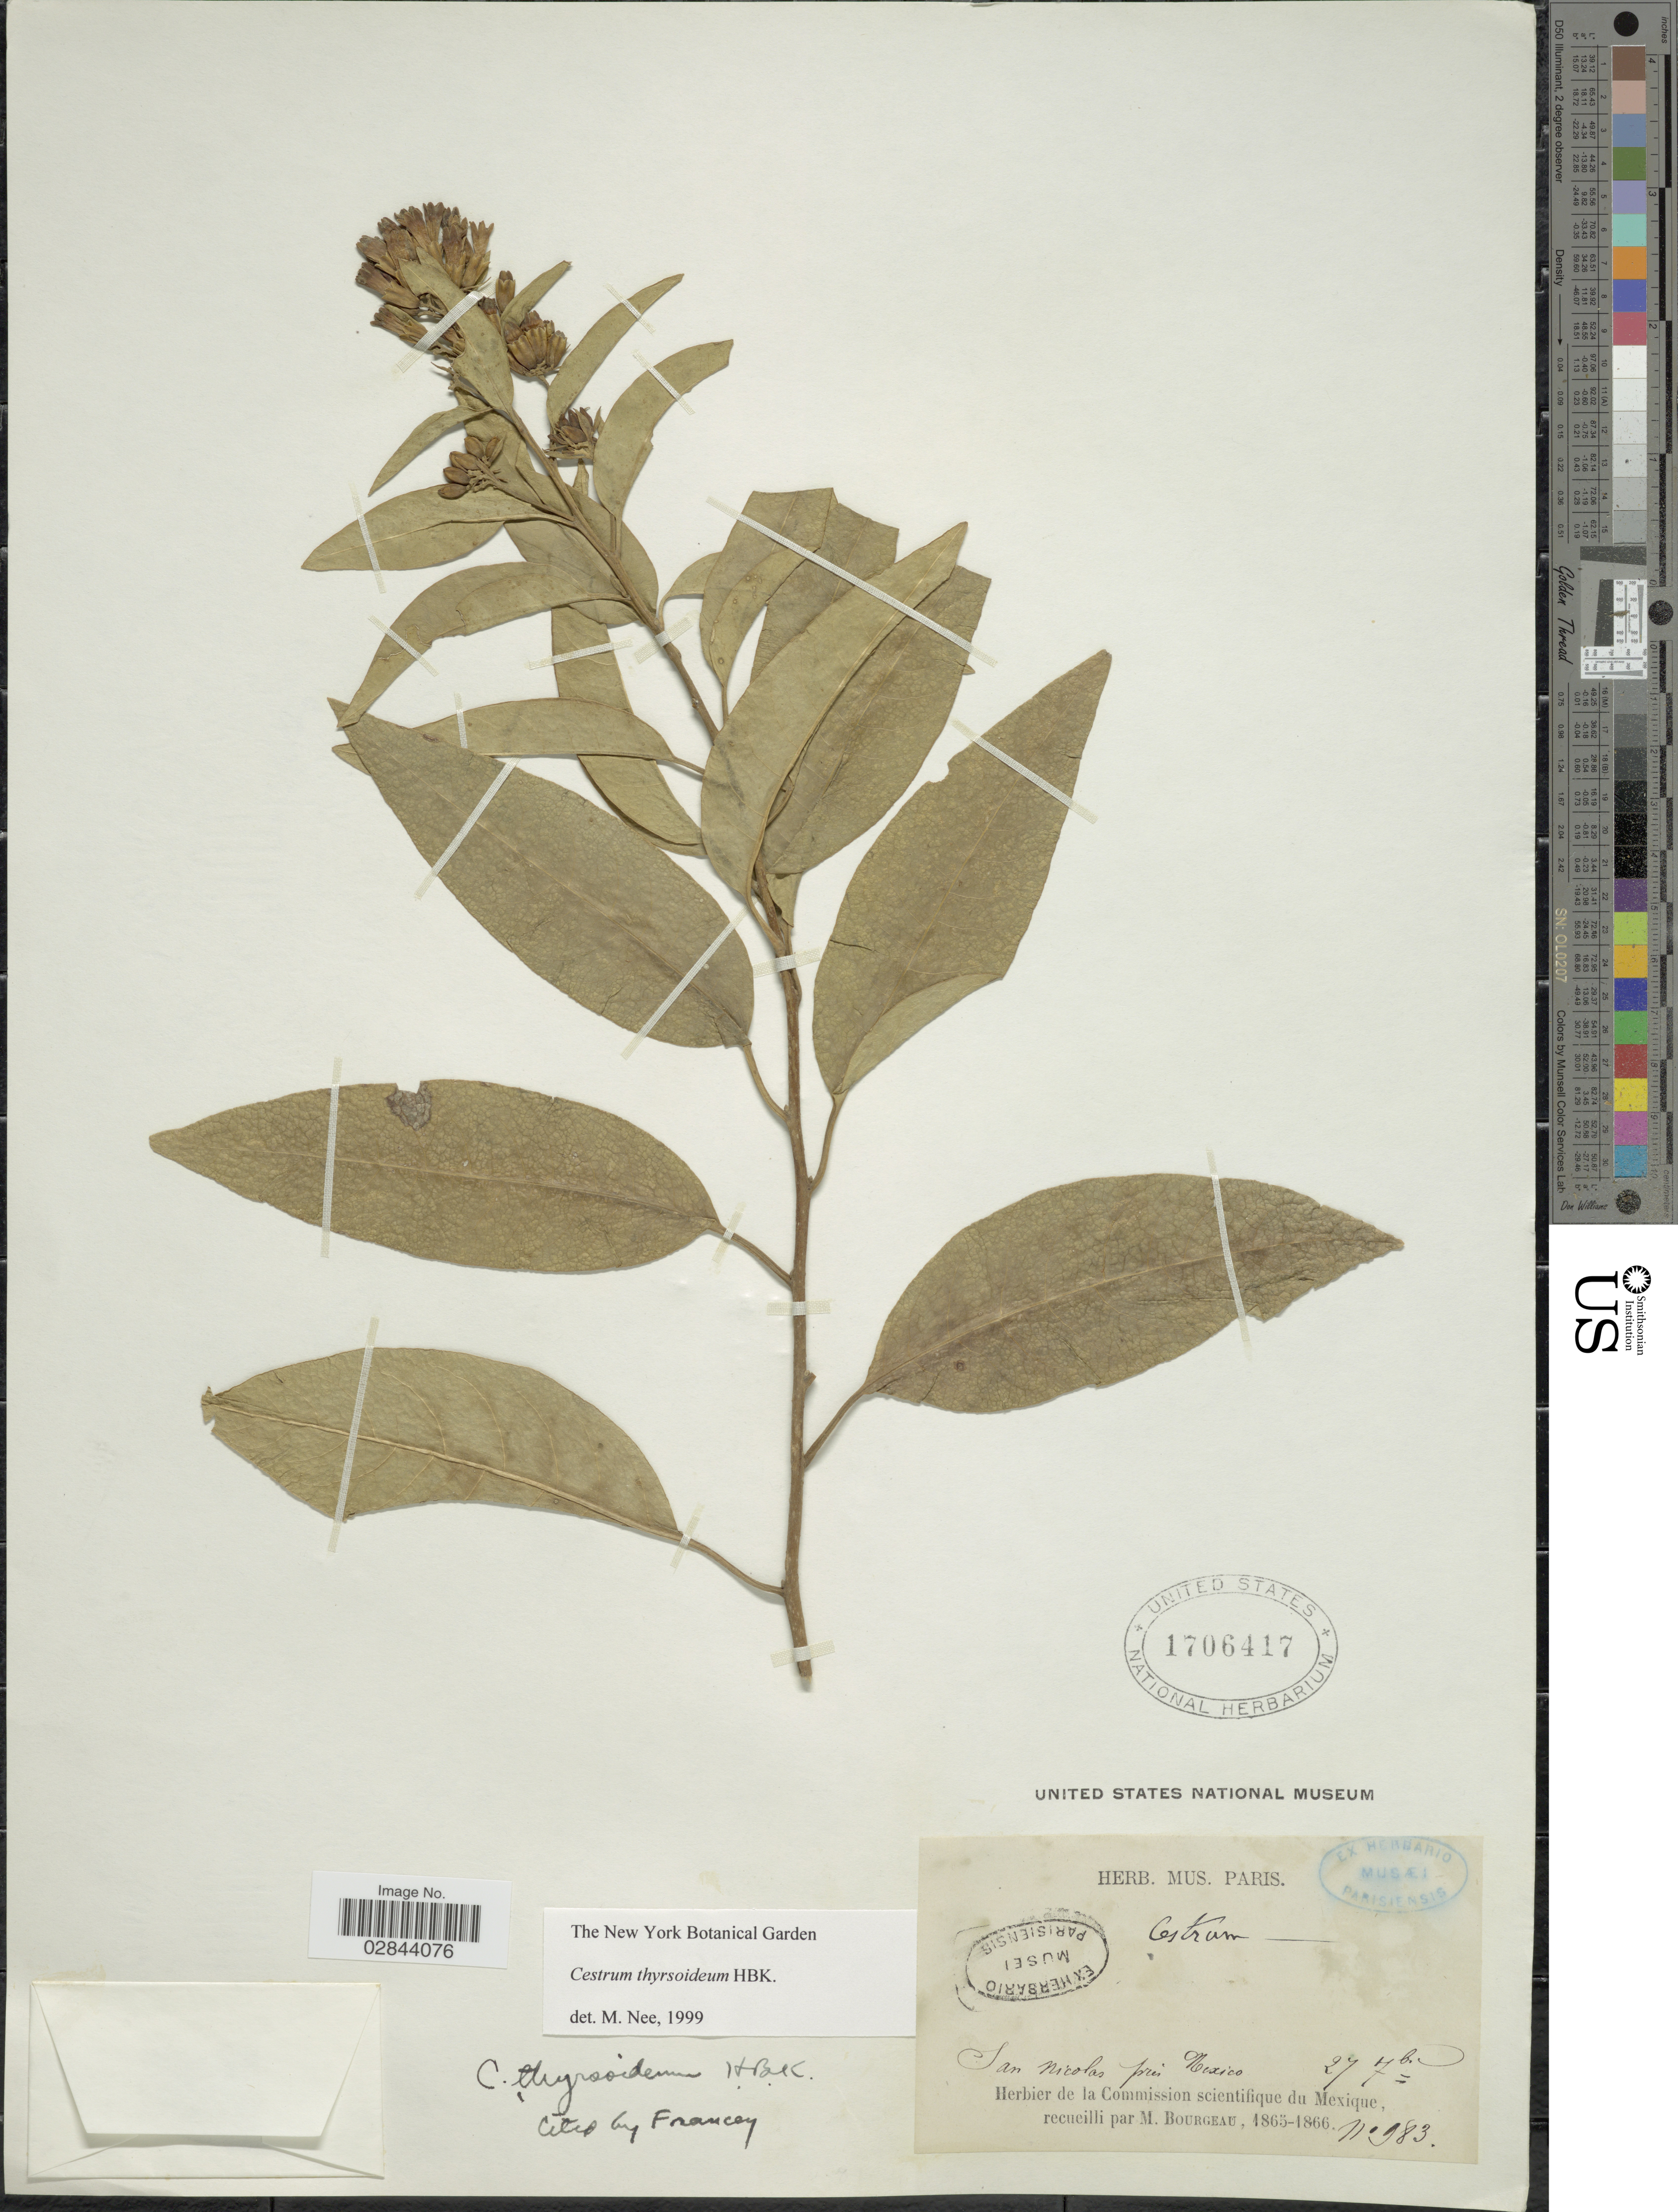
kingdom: Plantae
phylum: Tracheophyta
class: Magnoliopsida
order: Solanales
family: Solanaceae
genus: Cestrum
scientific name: Cestrum thyrsoideum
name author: Kunth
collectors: M. Bourgeau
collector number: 983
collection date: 1865-09-27/1866-09-27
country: Mexico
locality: San Nicolas prés Mexico.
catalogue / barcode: US 1706417